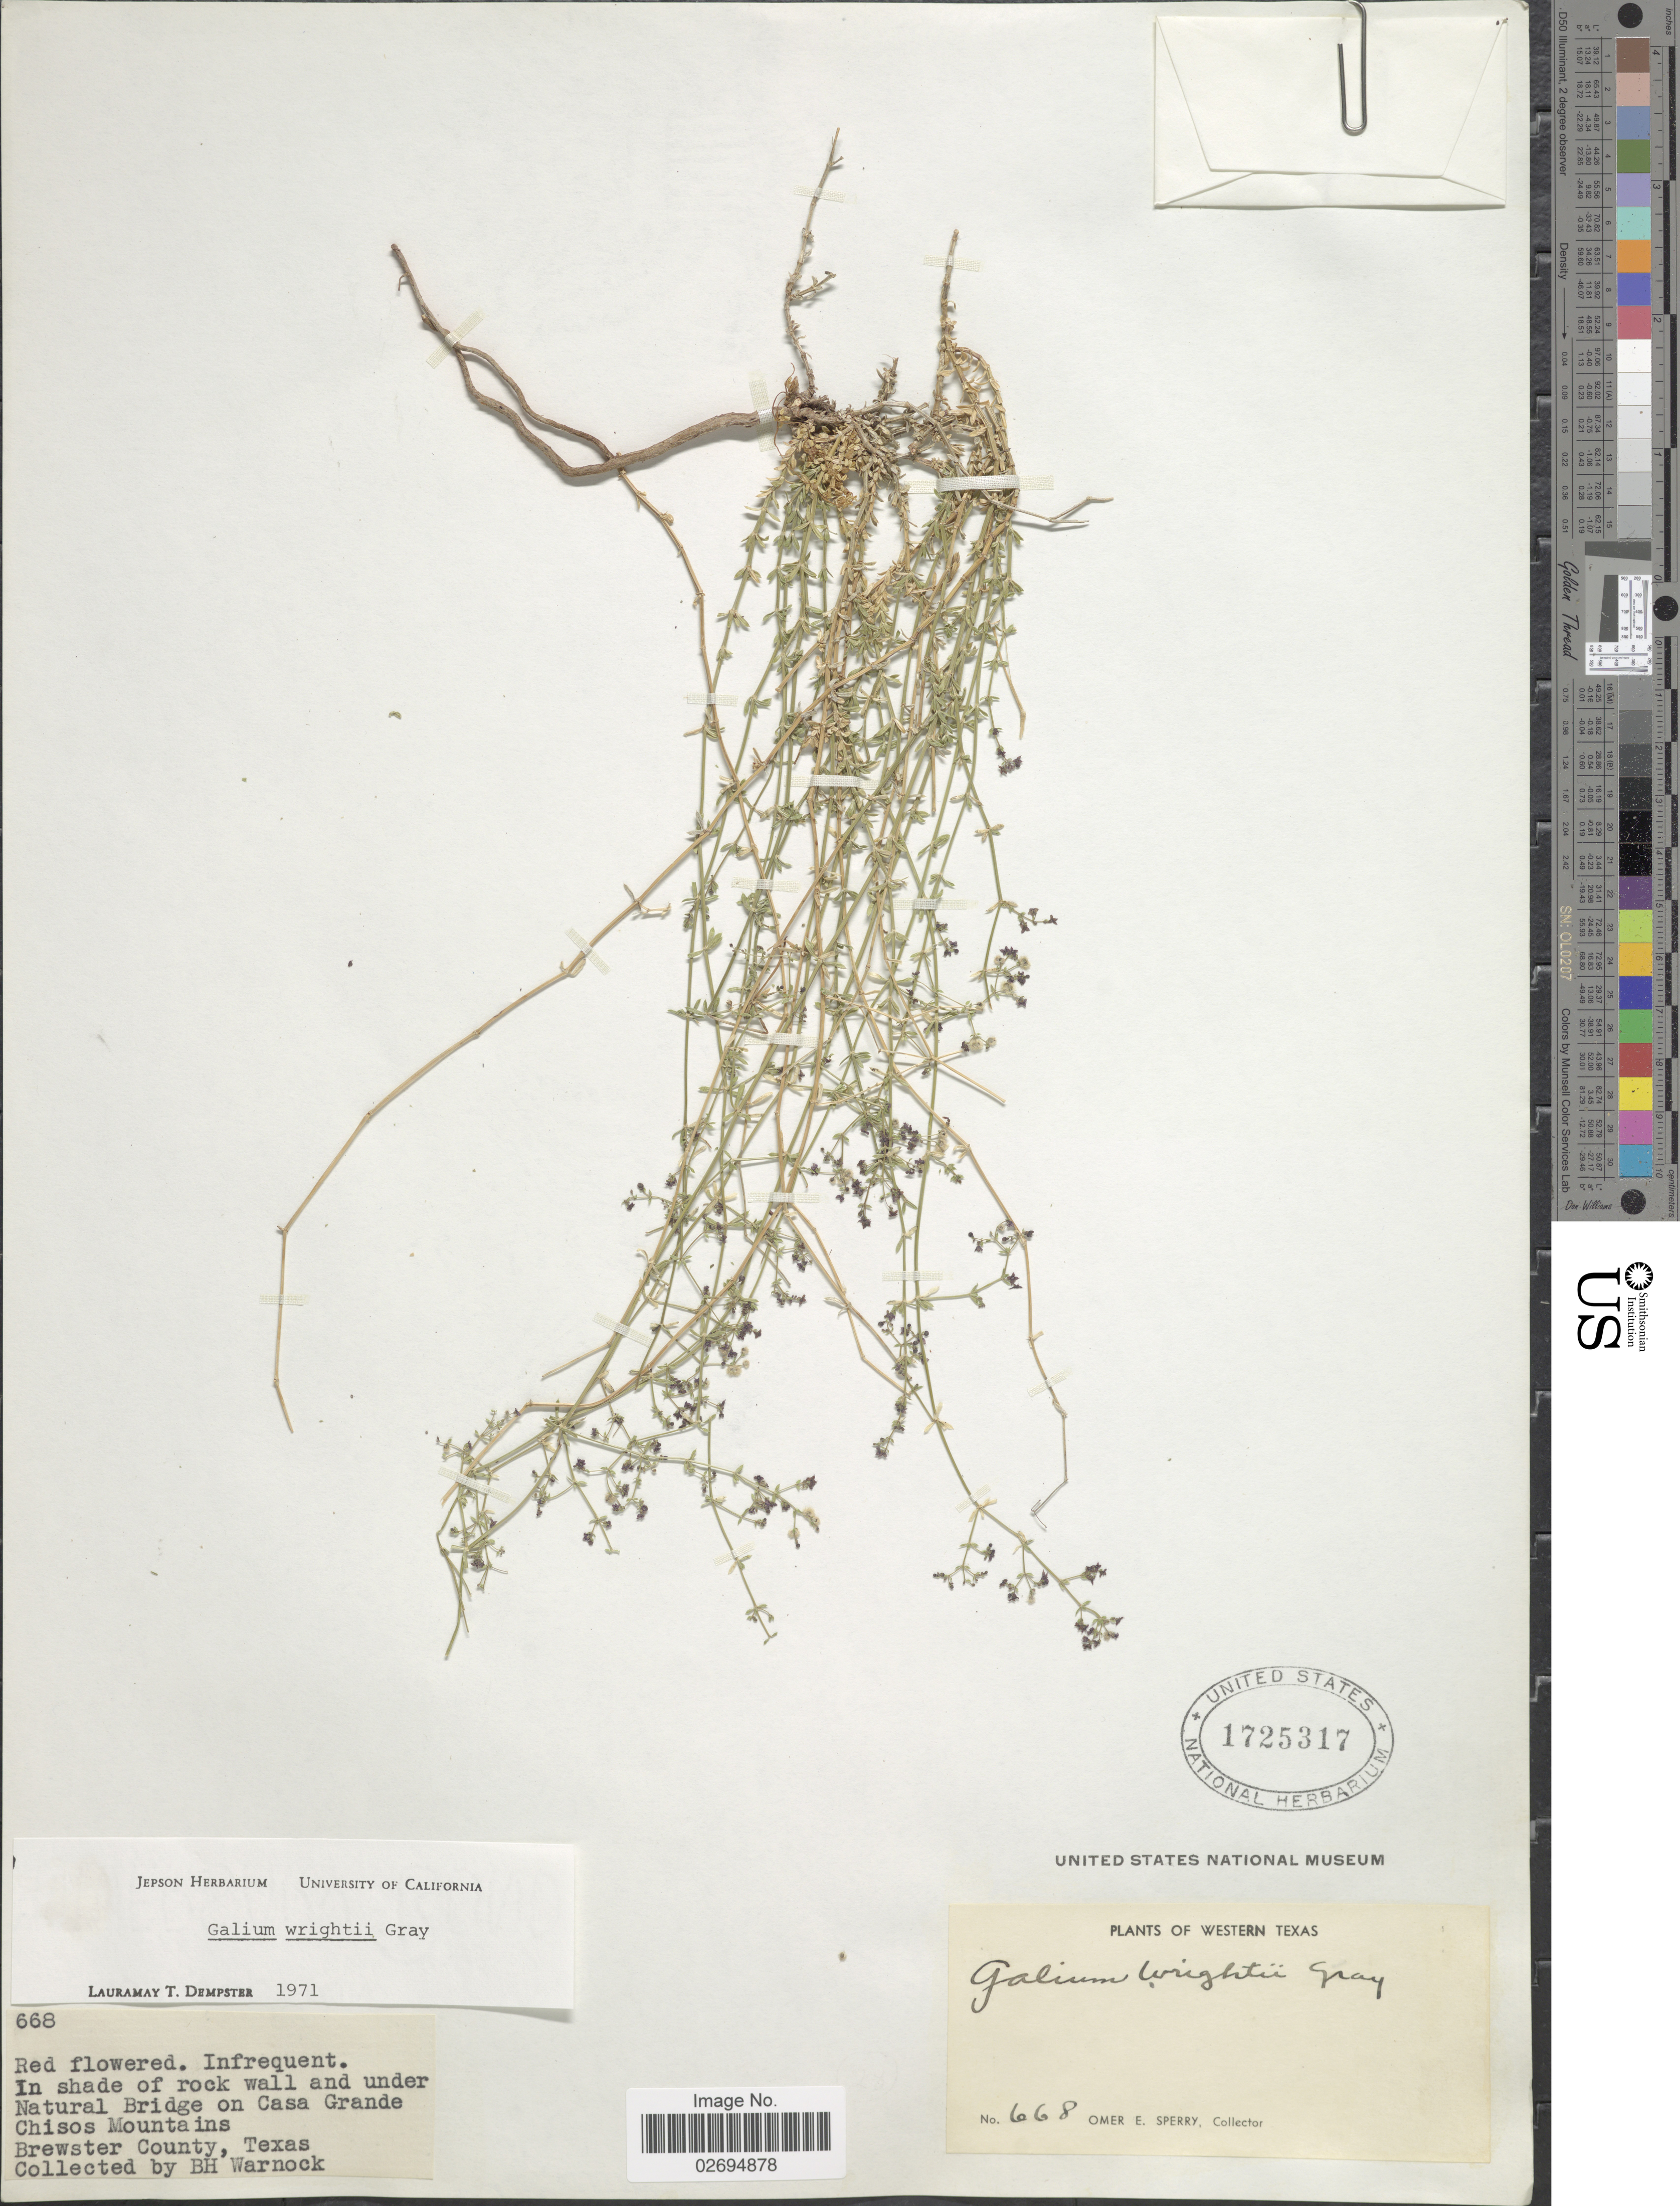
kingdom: Plantae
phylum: Tracheophyta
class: Magnoliopsida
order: Gentianales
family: Rubiaceae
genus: Galium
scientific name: Galium wrightii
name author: A. Gray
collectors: O. E. Sperry & B. H. Warnock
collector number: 668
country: United States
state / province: Texas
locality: Western Texas, In shade of rock wall and under Natural Bridge on Casa Grande Chisos Mountains, Brewster County.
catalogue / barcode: US 1725317